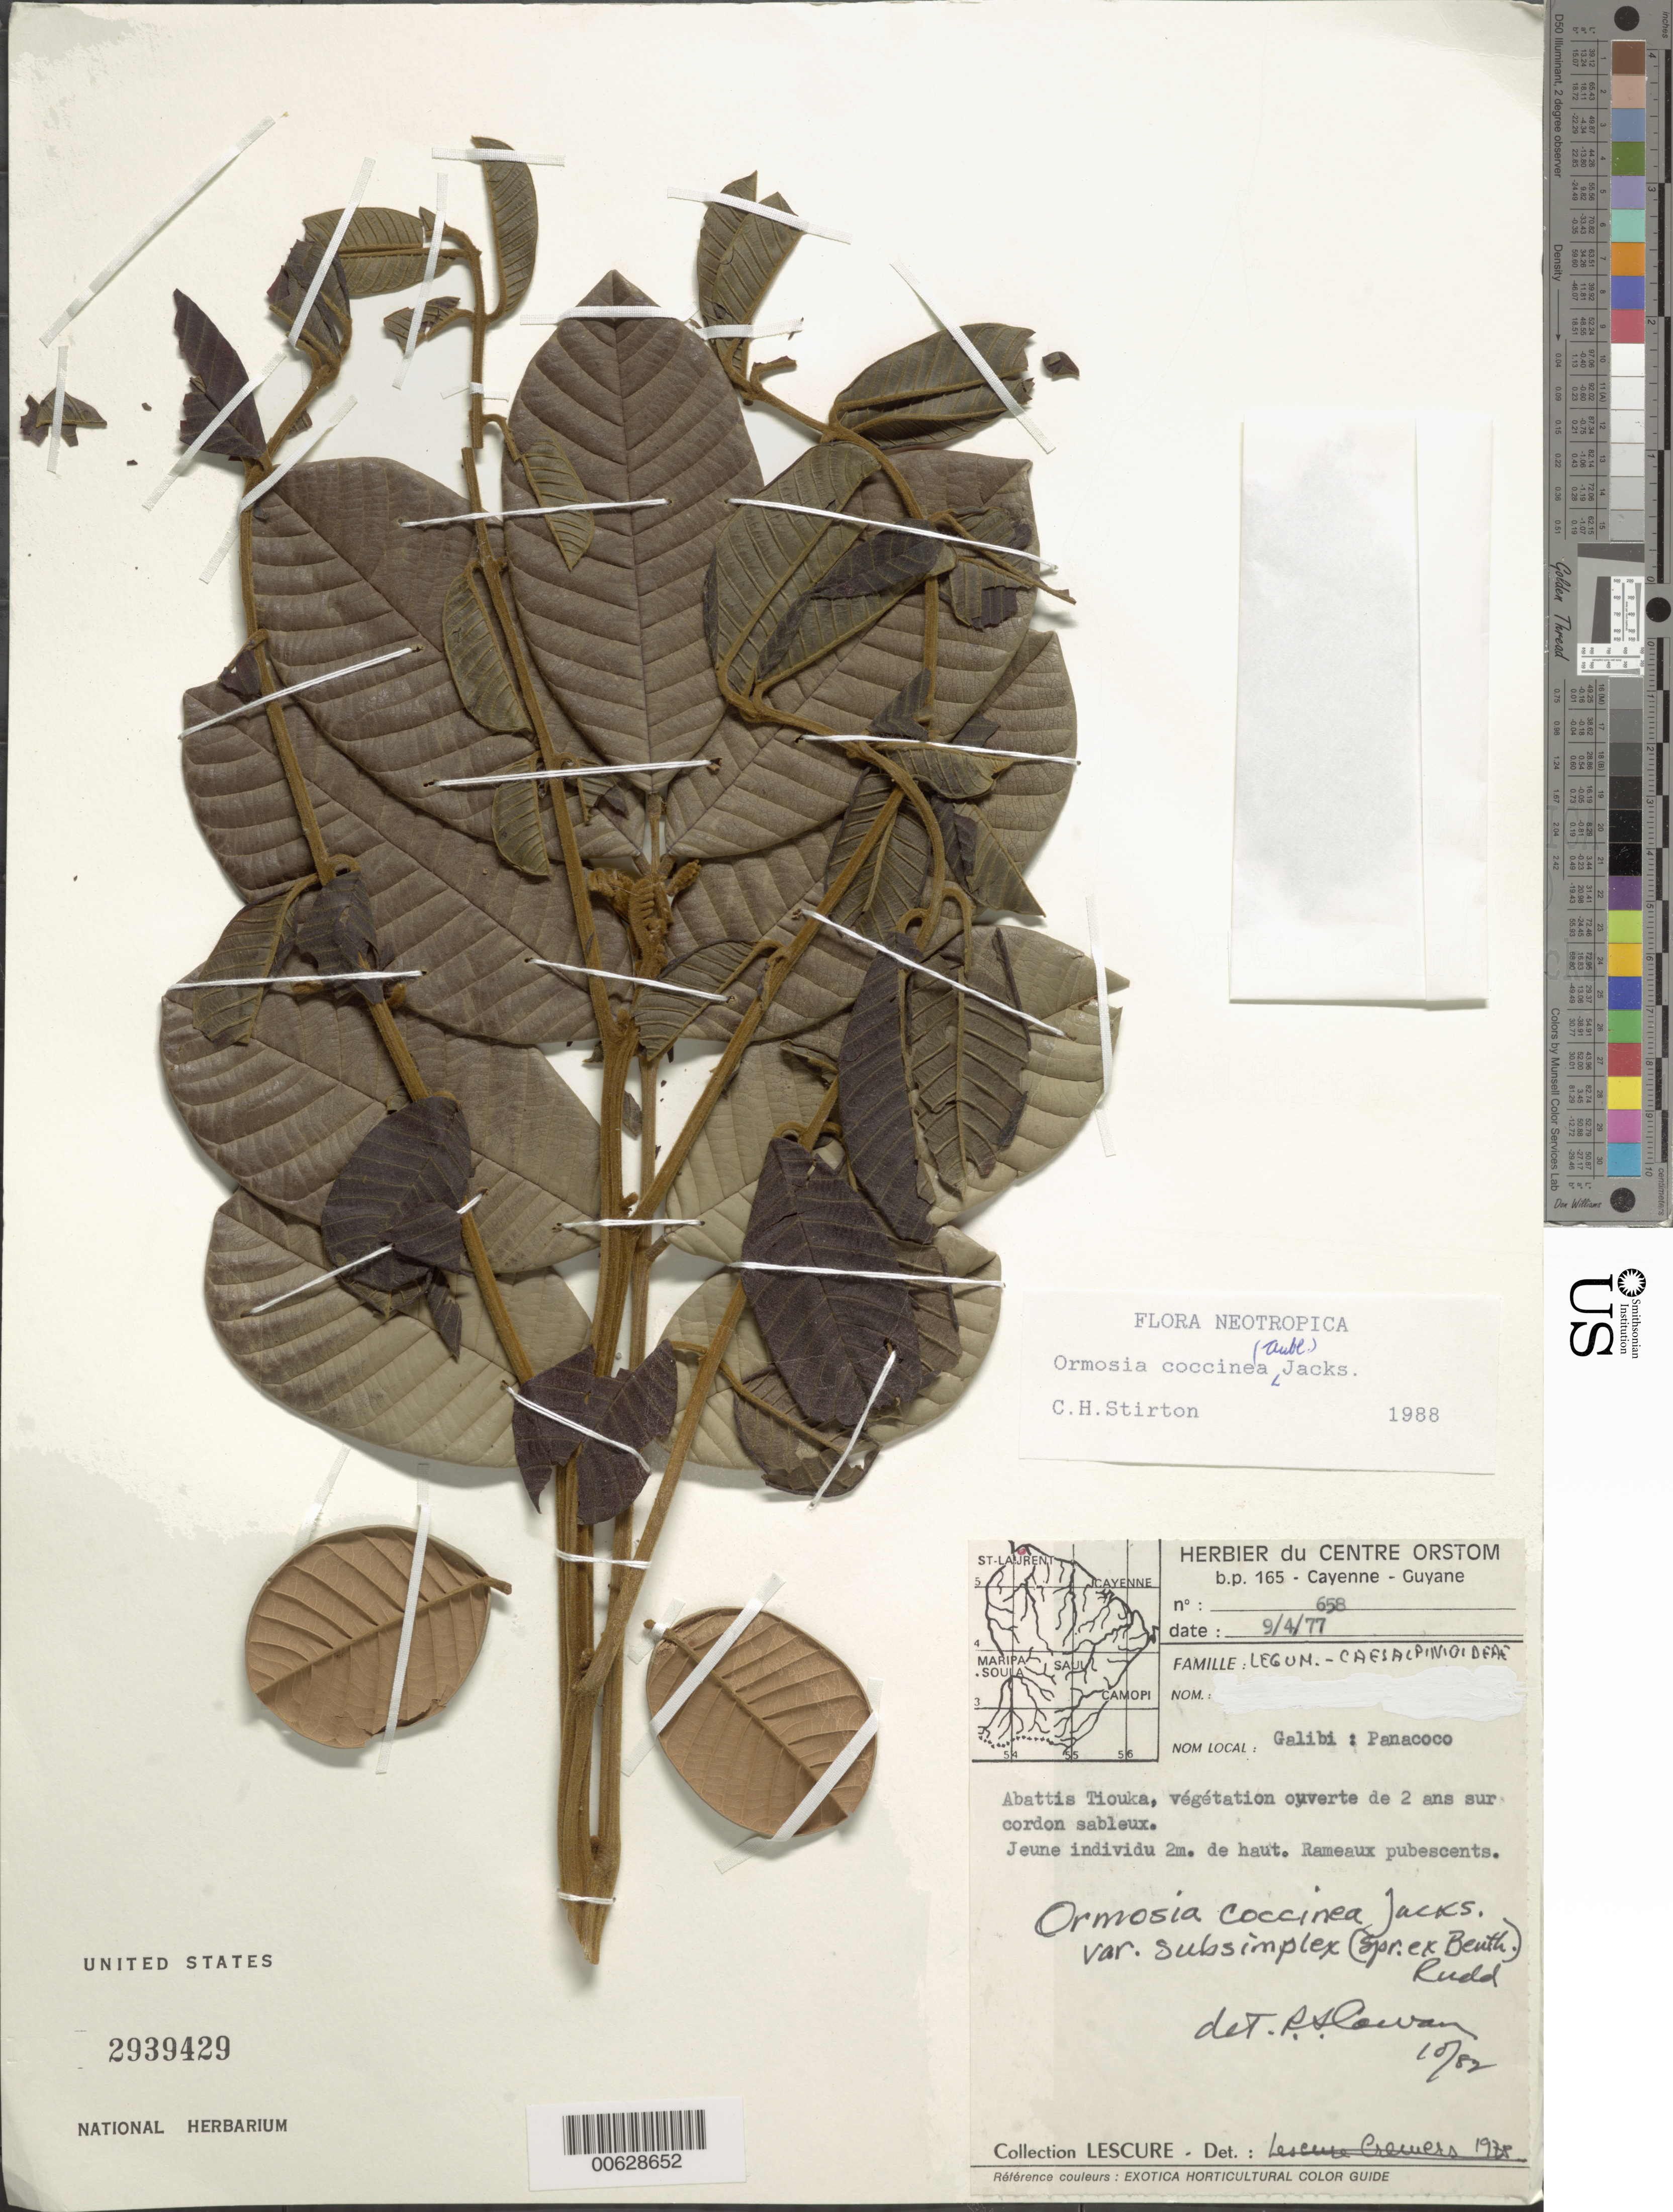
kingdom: Plantae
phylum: Tracheophyta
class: Magnoliopsida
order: Fabales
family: Fabaceae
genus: Ormosia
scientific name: Ormosia coccinea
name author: (Aubl.) Jacks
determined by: Stirton, Charles H.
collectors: J.-P. Lescure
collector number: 658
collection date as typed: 9-Apr-77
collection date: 1977-04-09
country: French Guiana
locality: Abattis Tiouka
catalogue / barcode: US 2939429